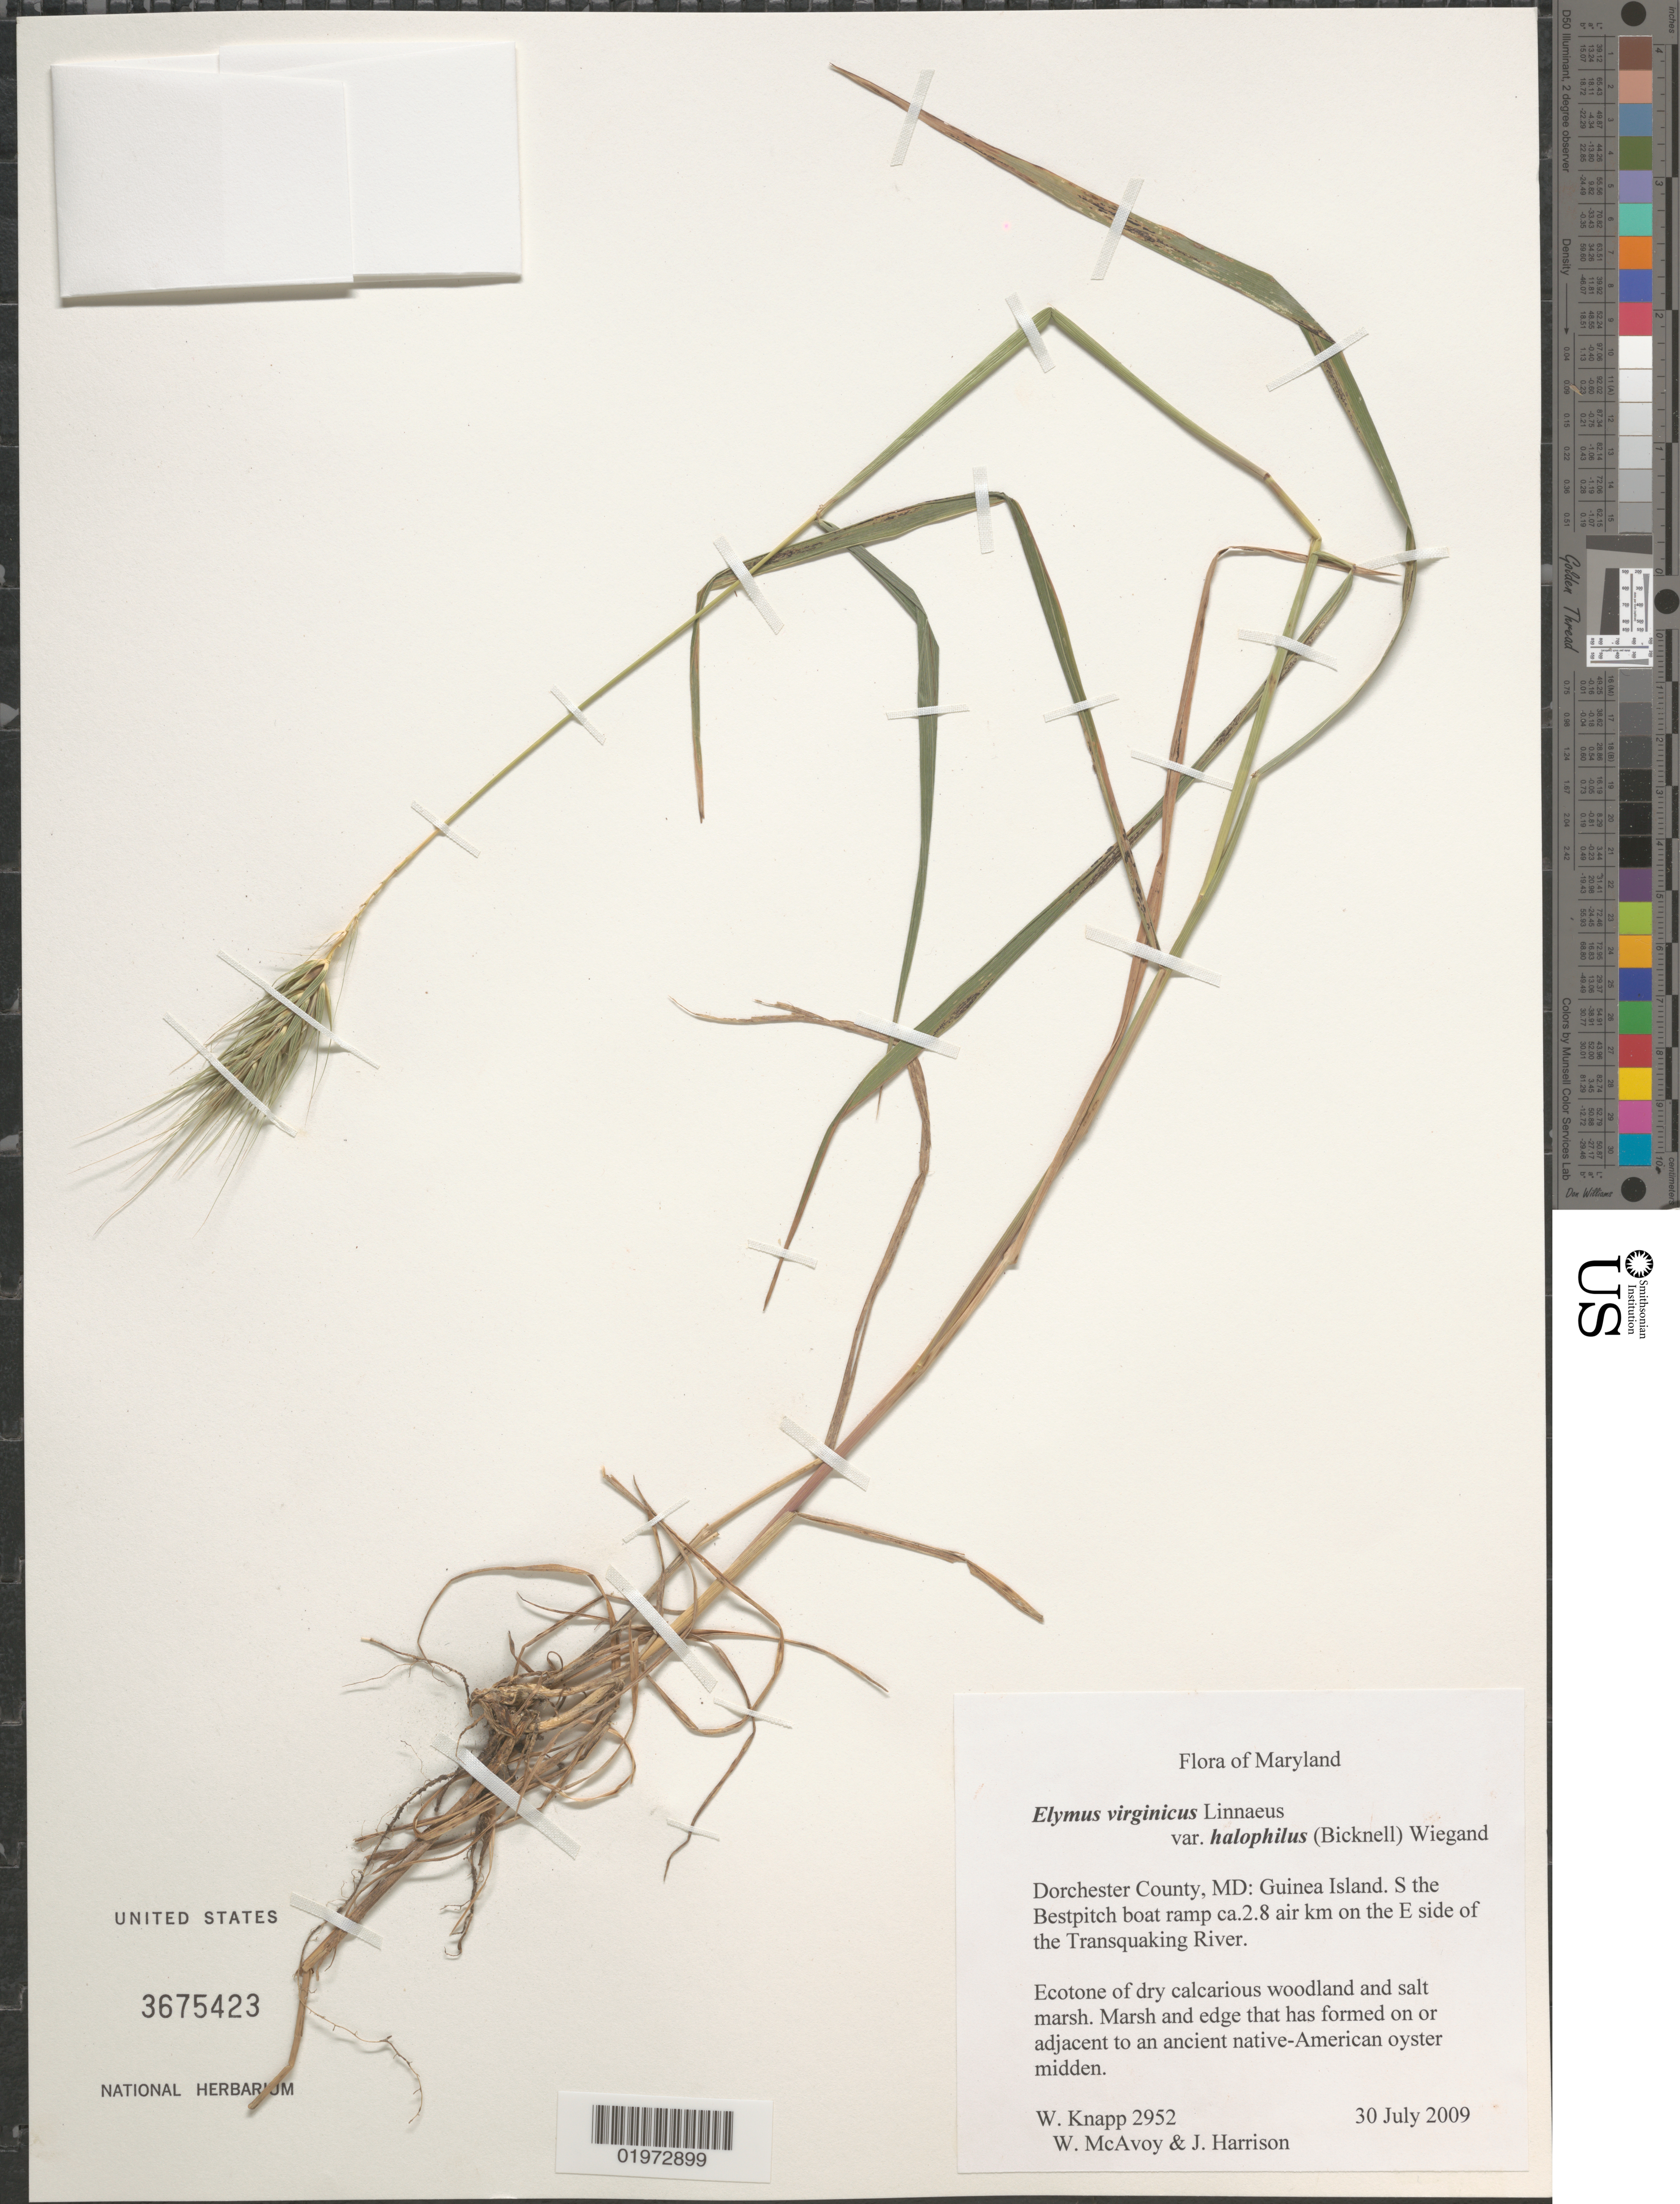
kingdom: Plantae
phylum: Tracheophyta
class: Liliopsida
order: Poales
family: Poaceae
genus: Elymus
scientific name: Elymus virginicus var. halophilus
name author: L.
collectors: W. Knapp, W. McAvoy & J. Harrison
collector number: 2952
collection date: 2009-07-30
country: United States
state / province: Maryland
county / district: Dorchester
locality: Dorchester County: Guinea Island. S the Bestpitch boat ramp ca. 2.8 air km on the E side of the Transquaking River.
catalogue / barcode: US 3675423